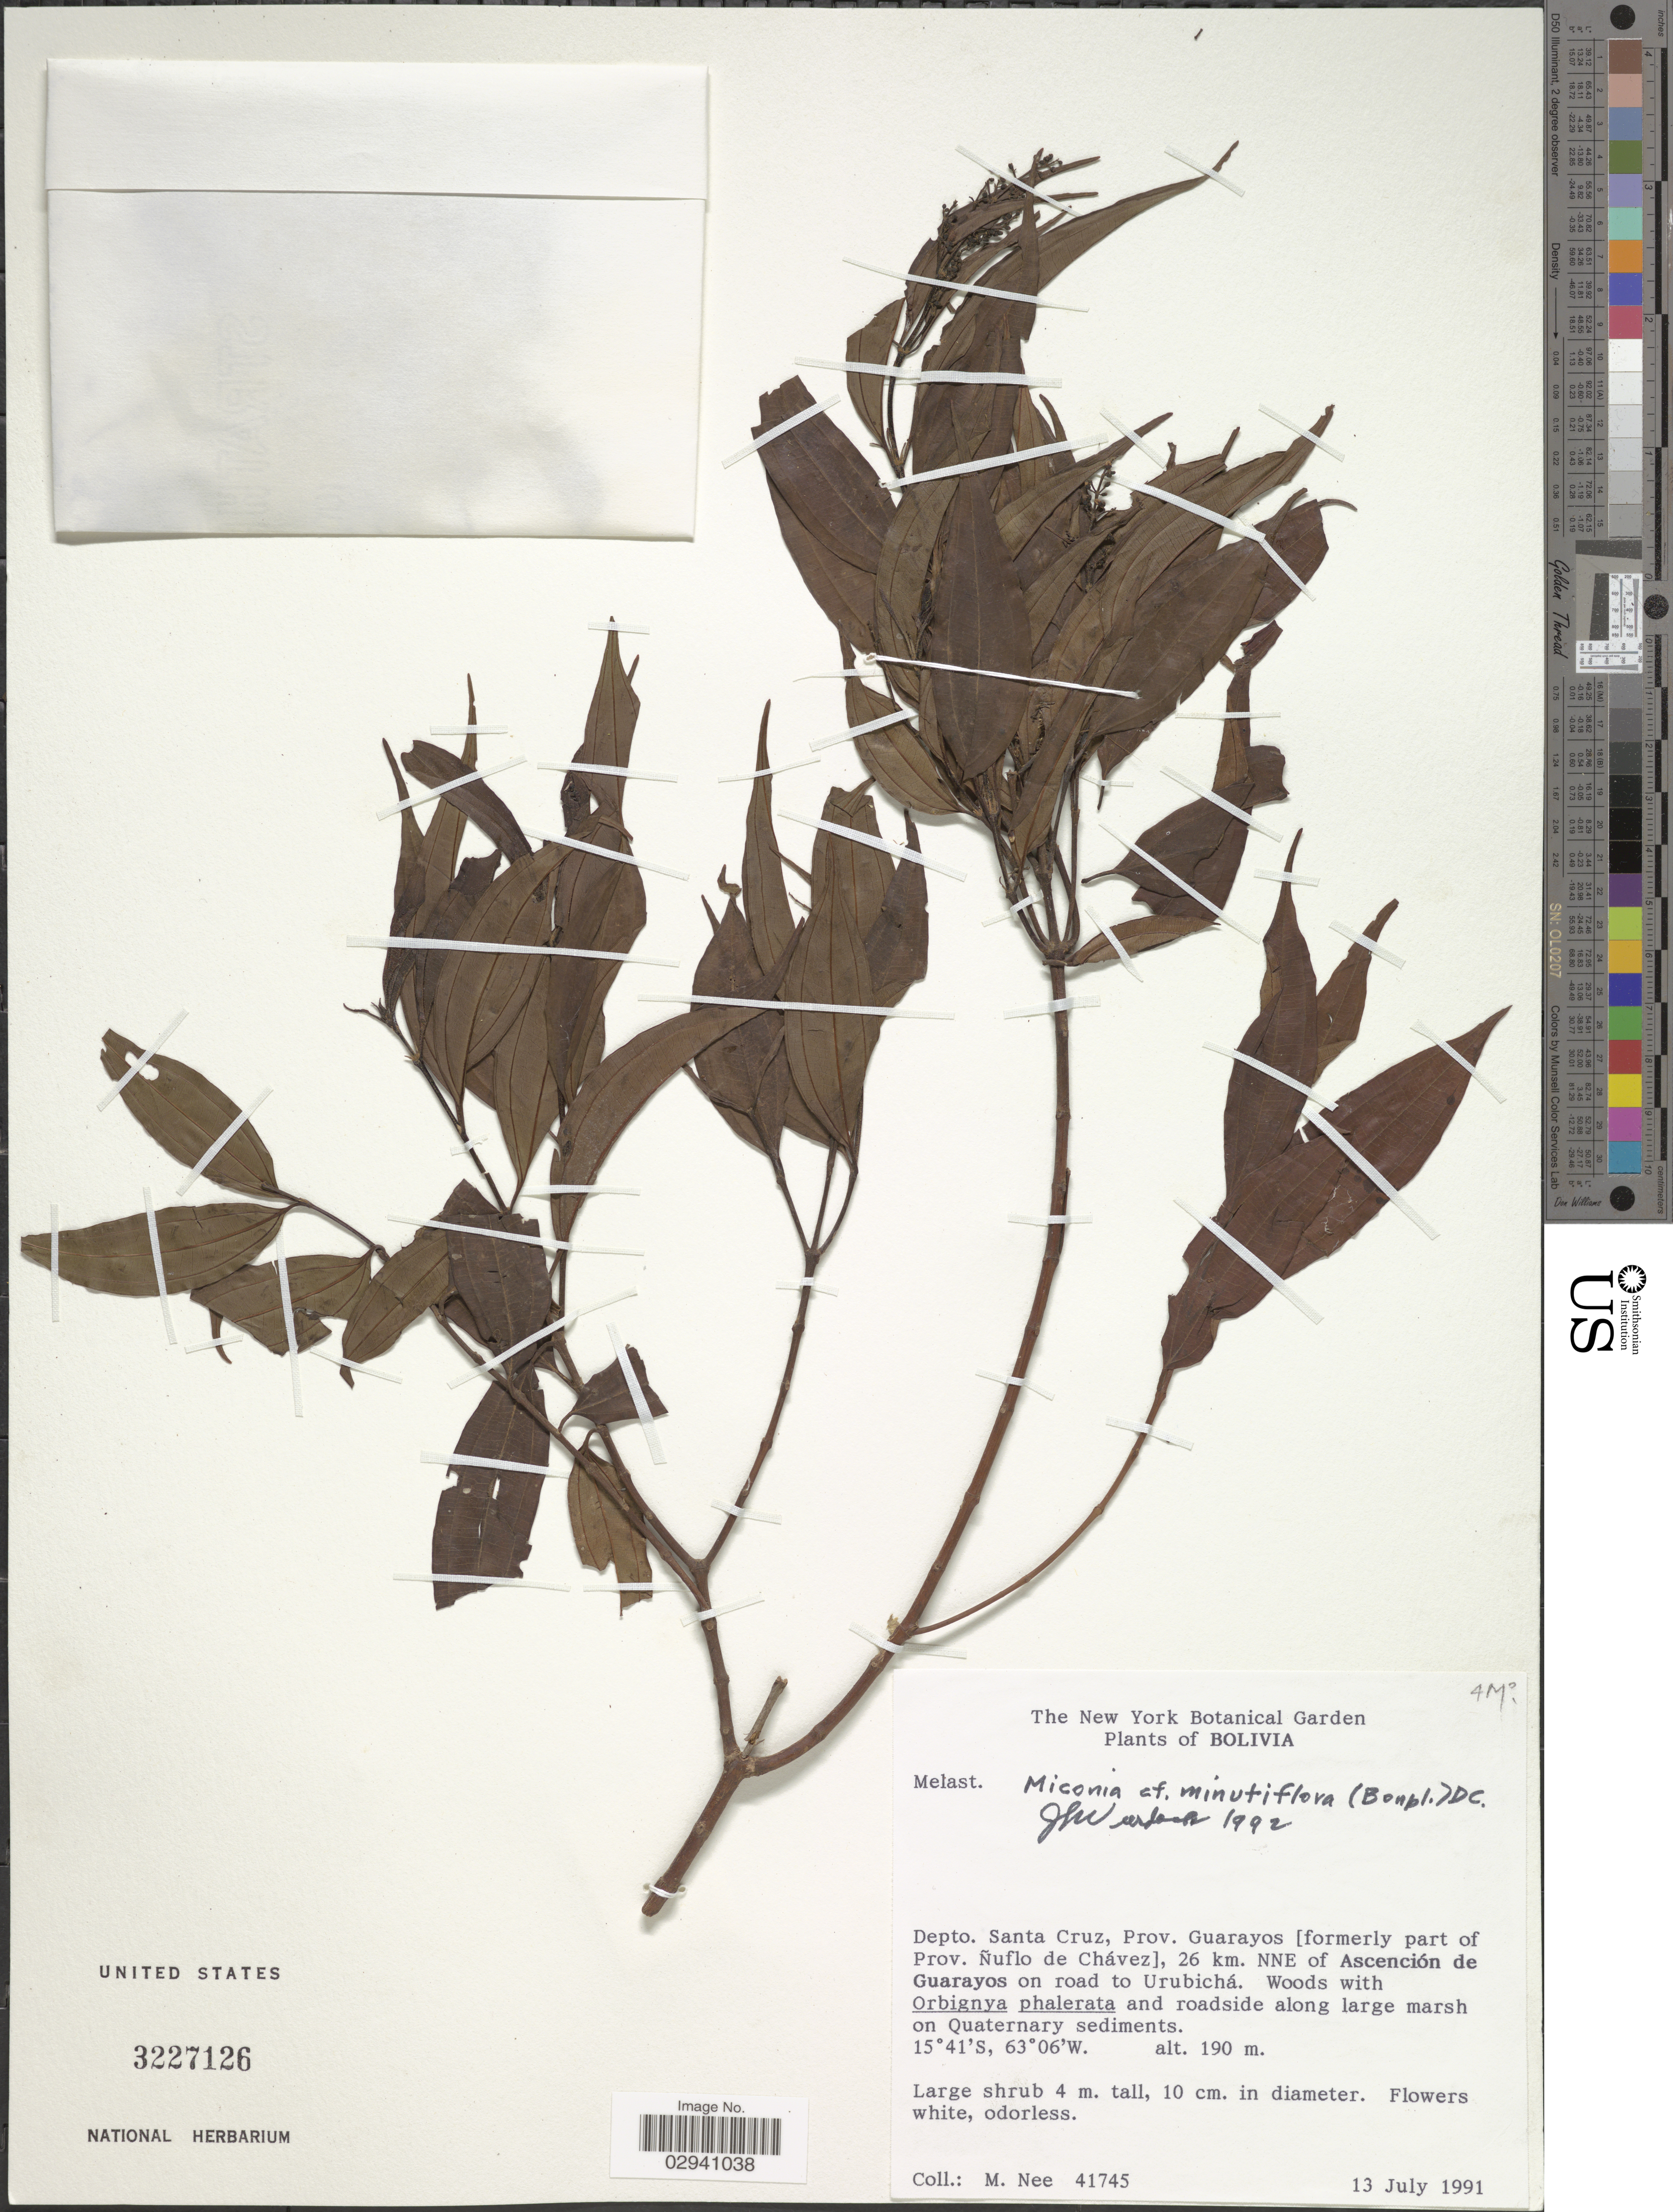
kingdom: Plantae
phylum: Tracheophyta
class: Magnoliopsida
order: Myrtales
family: Melastomataceae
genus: Miconia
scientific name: Miconia minutiflora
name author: (Bonpl.) DC.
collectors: M. Nee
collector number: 41745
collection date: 1991-07-13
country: Bolivia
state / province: Santa Cruz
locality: Depto. Santa Cruz, Prov. Guarayos [formerly part of Prov. Ñuflo de Chávez], 26 km. NNE of Ascención de Guarayos on road to Urubichá.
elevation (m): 190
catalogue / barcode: US 3227126